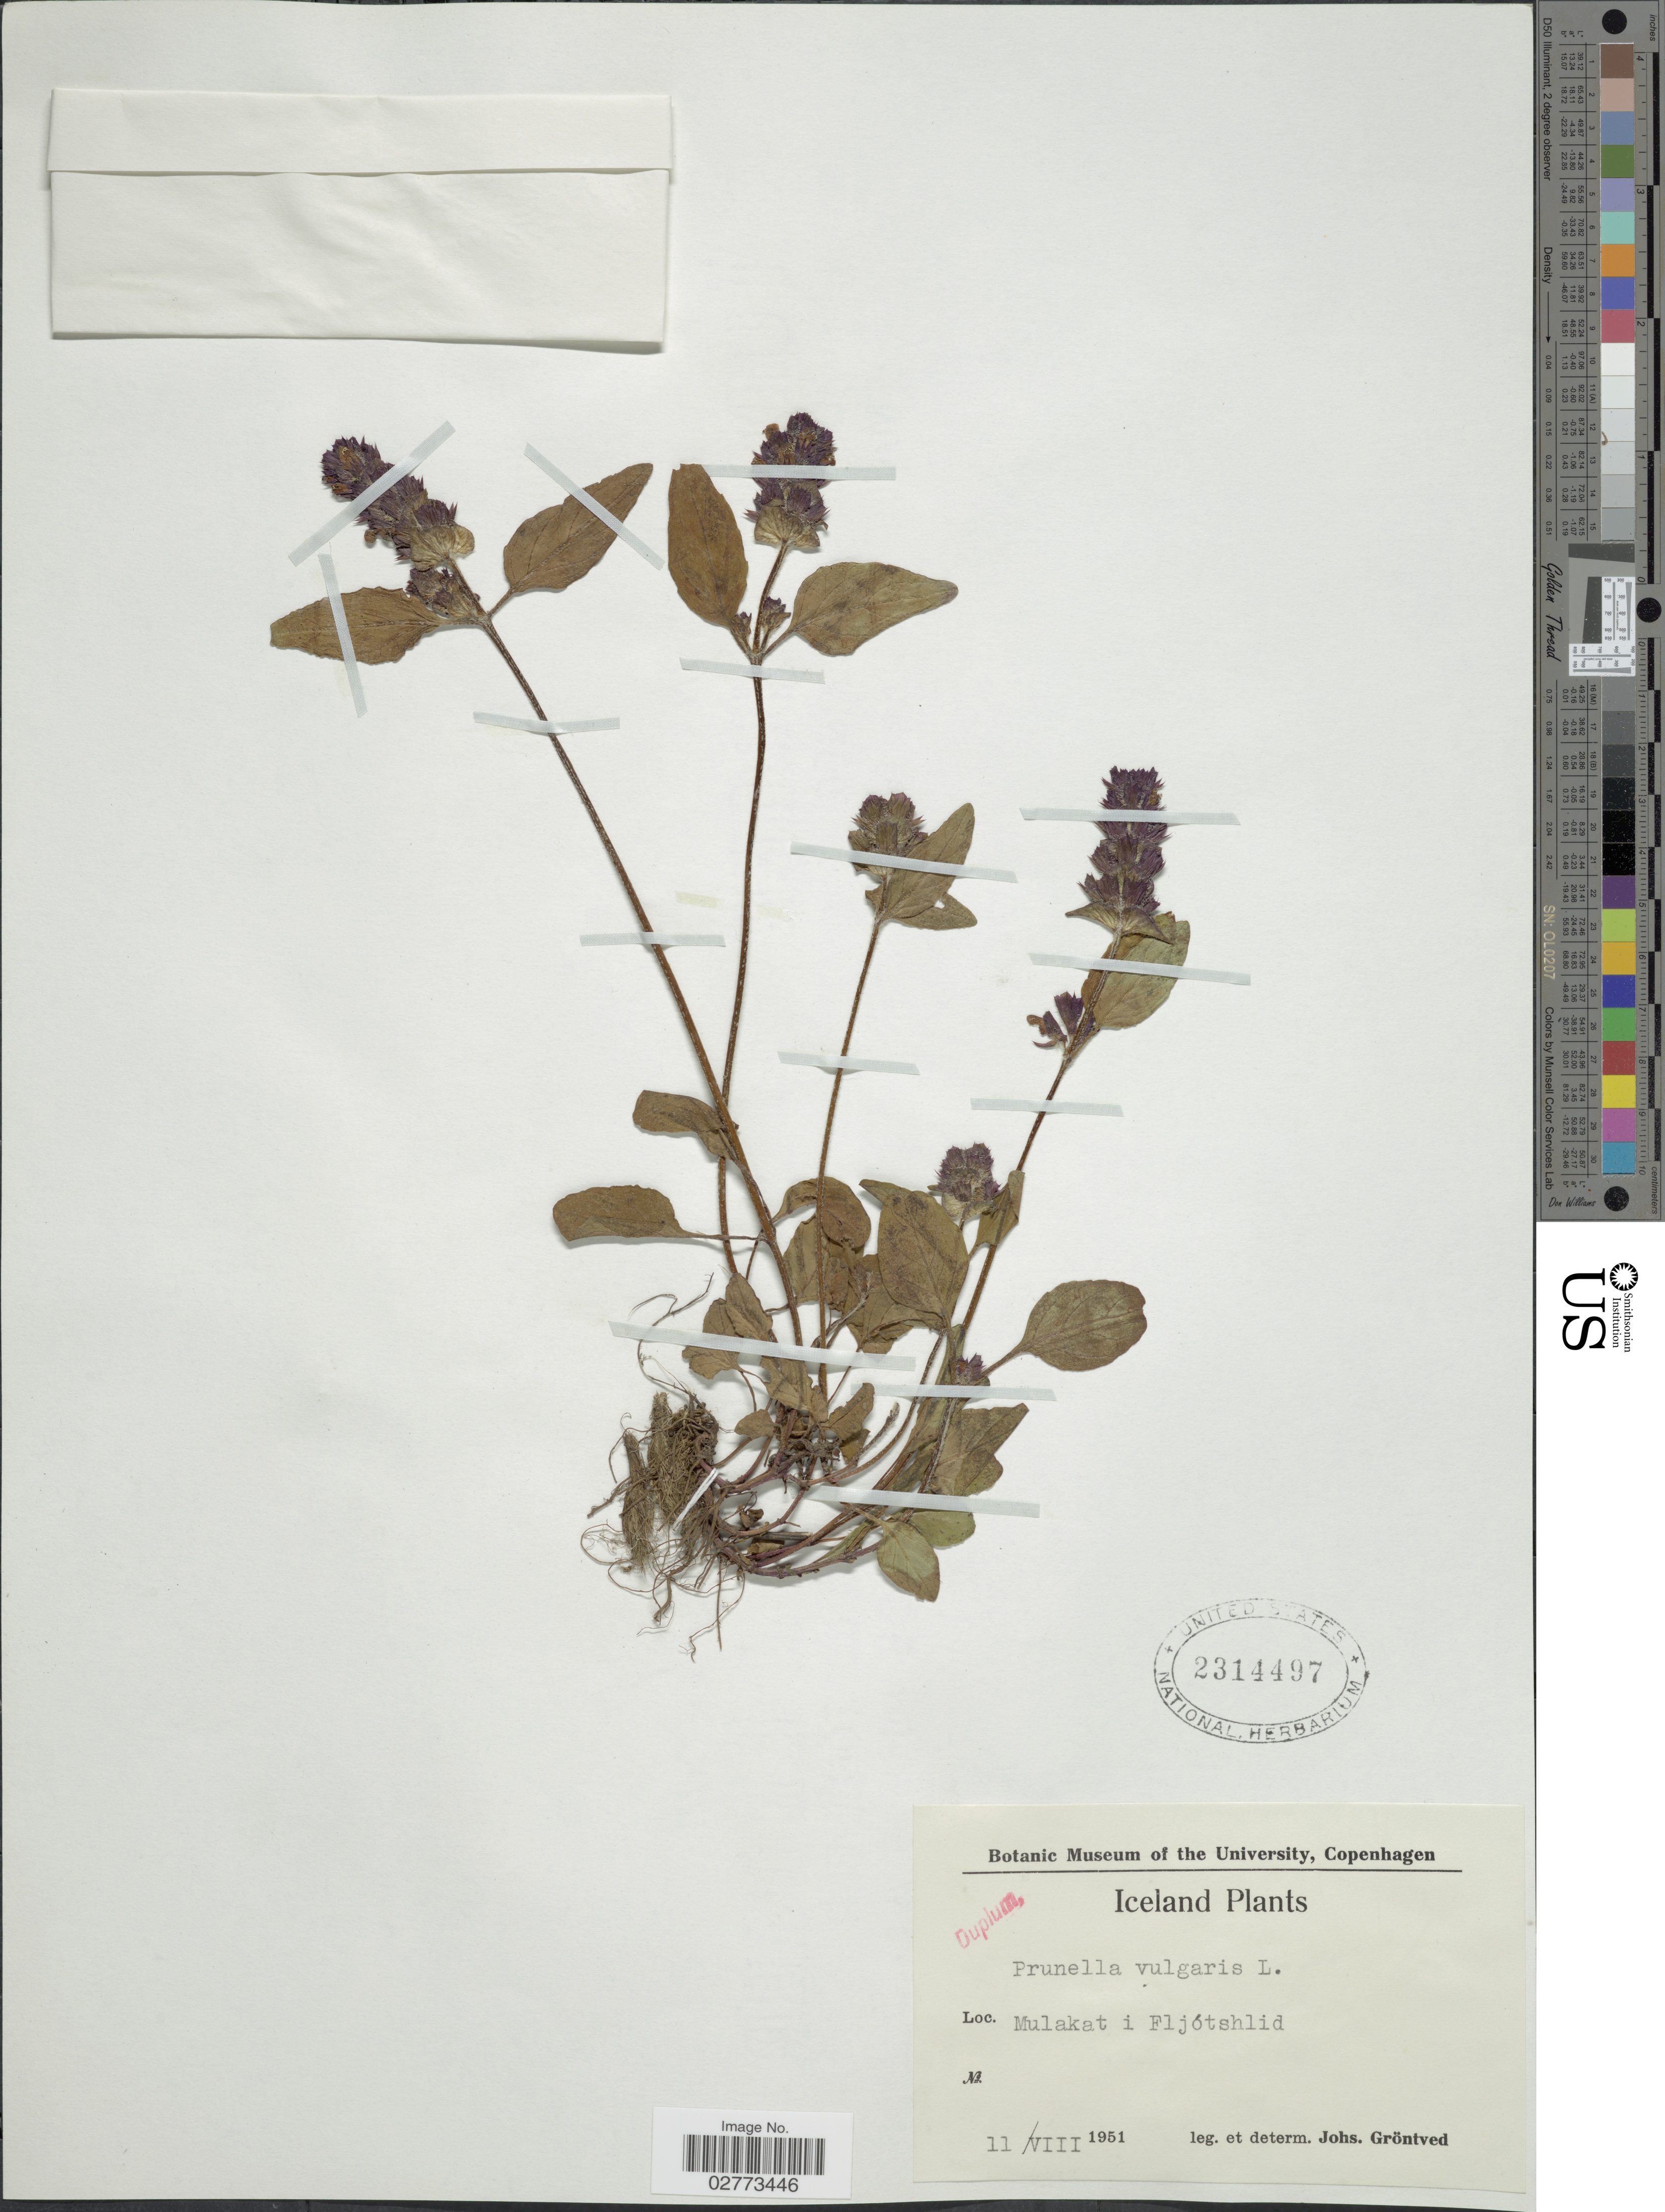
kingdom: Plantae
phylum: Tracheophyta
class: Magnoliopsida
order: Lamiales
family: Lamiaceae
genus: Prunella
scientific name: Prunella vulgaris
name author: L.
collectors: J. Gröntved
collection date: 1951-08-11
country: Iceland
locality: Mulakat i Fljótshlid.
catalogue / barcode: US 2314497